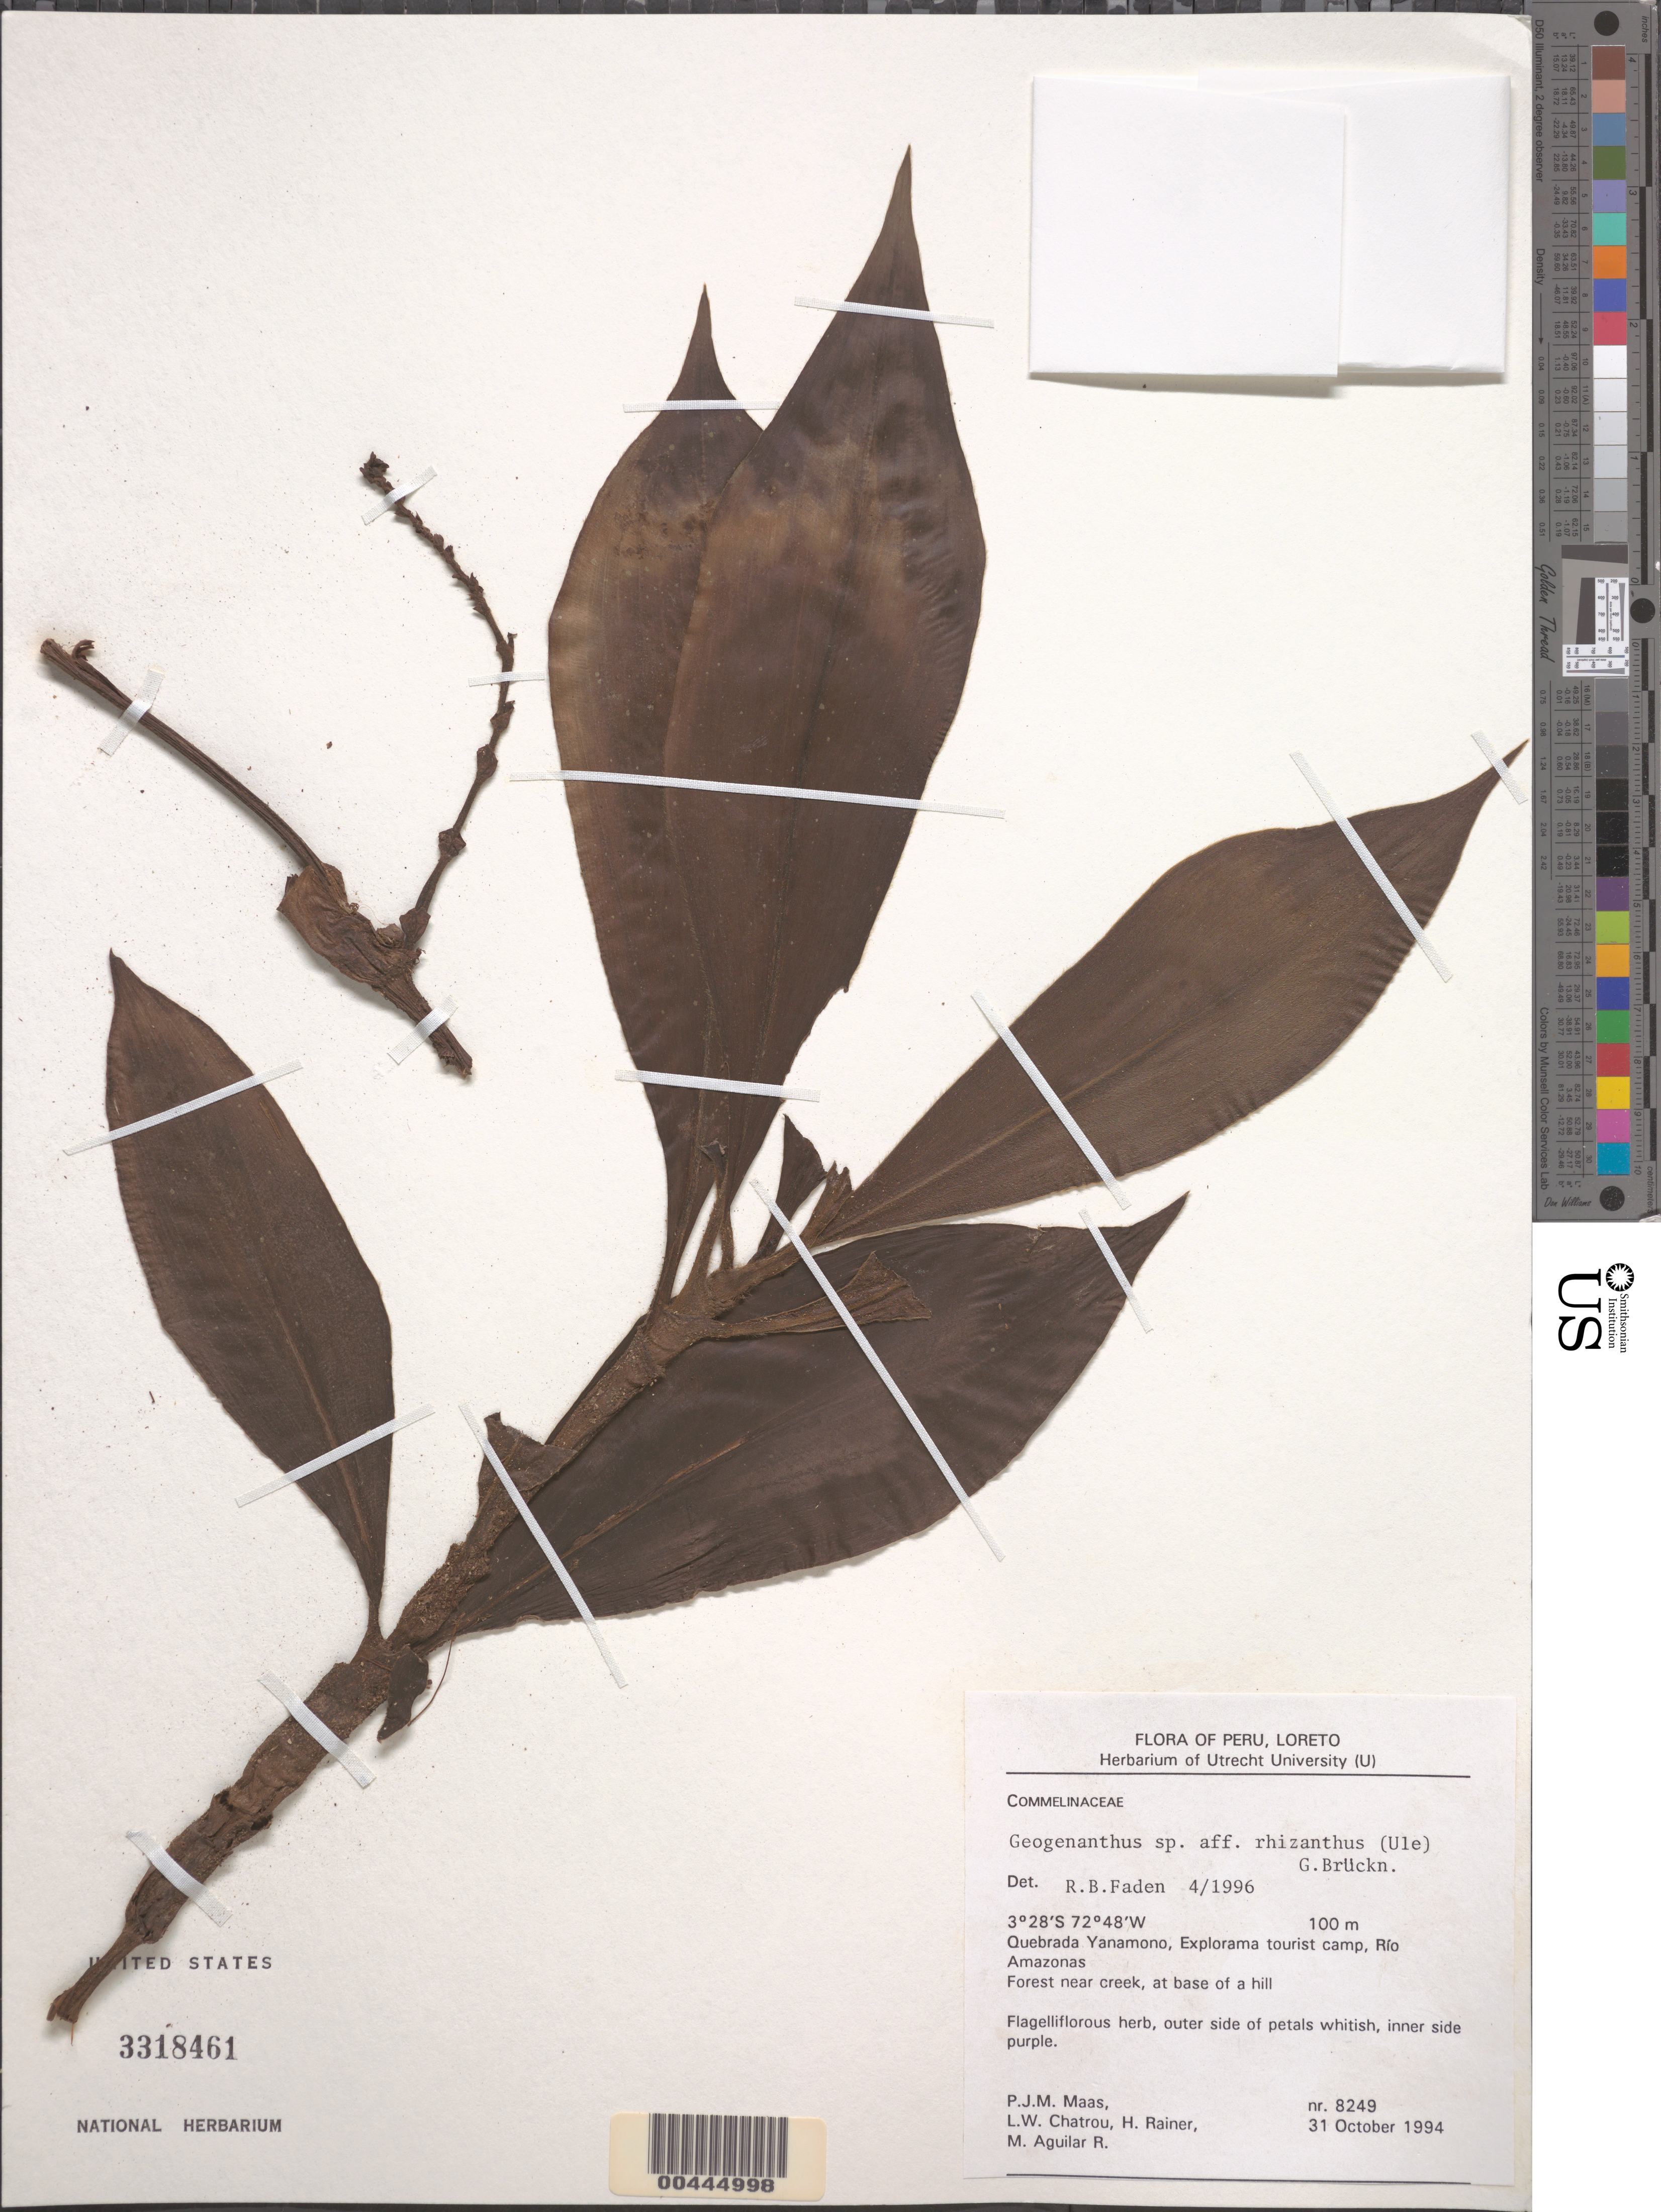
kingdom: Plantae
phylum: Tracheophyta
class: Liliopsida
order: Commelinales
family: Commelinaceae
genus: Geogenanthus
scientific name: Geogenanthus rhizanthus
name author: (Ule) G. Brückn.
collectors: P. Maas, L. W. Chatrou, H. Rainer & R. Aguilar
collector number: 8249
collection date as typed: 31 Oct 1994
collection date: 1994-10-31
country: Peru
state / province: Loreto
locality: Quebrada yanamono, rio amazonas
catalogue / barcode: US 3318461